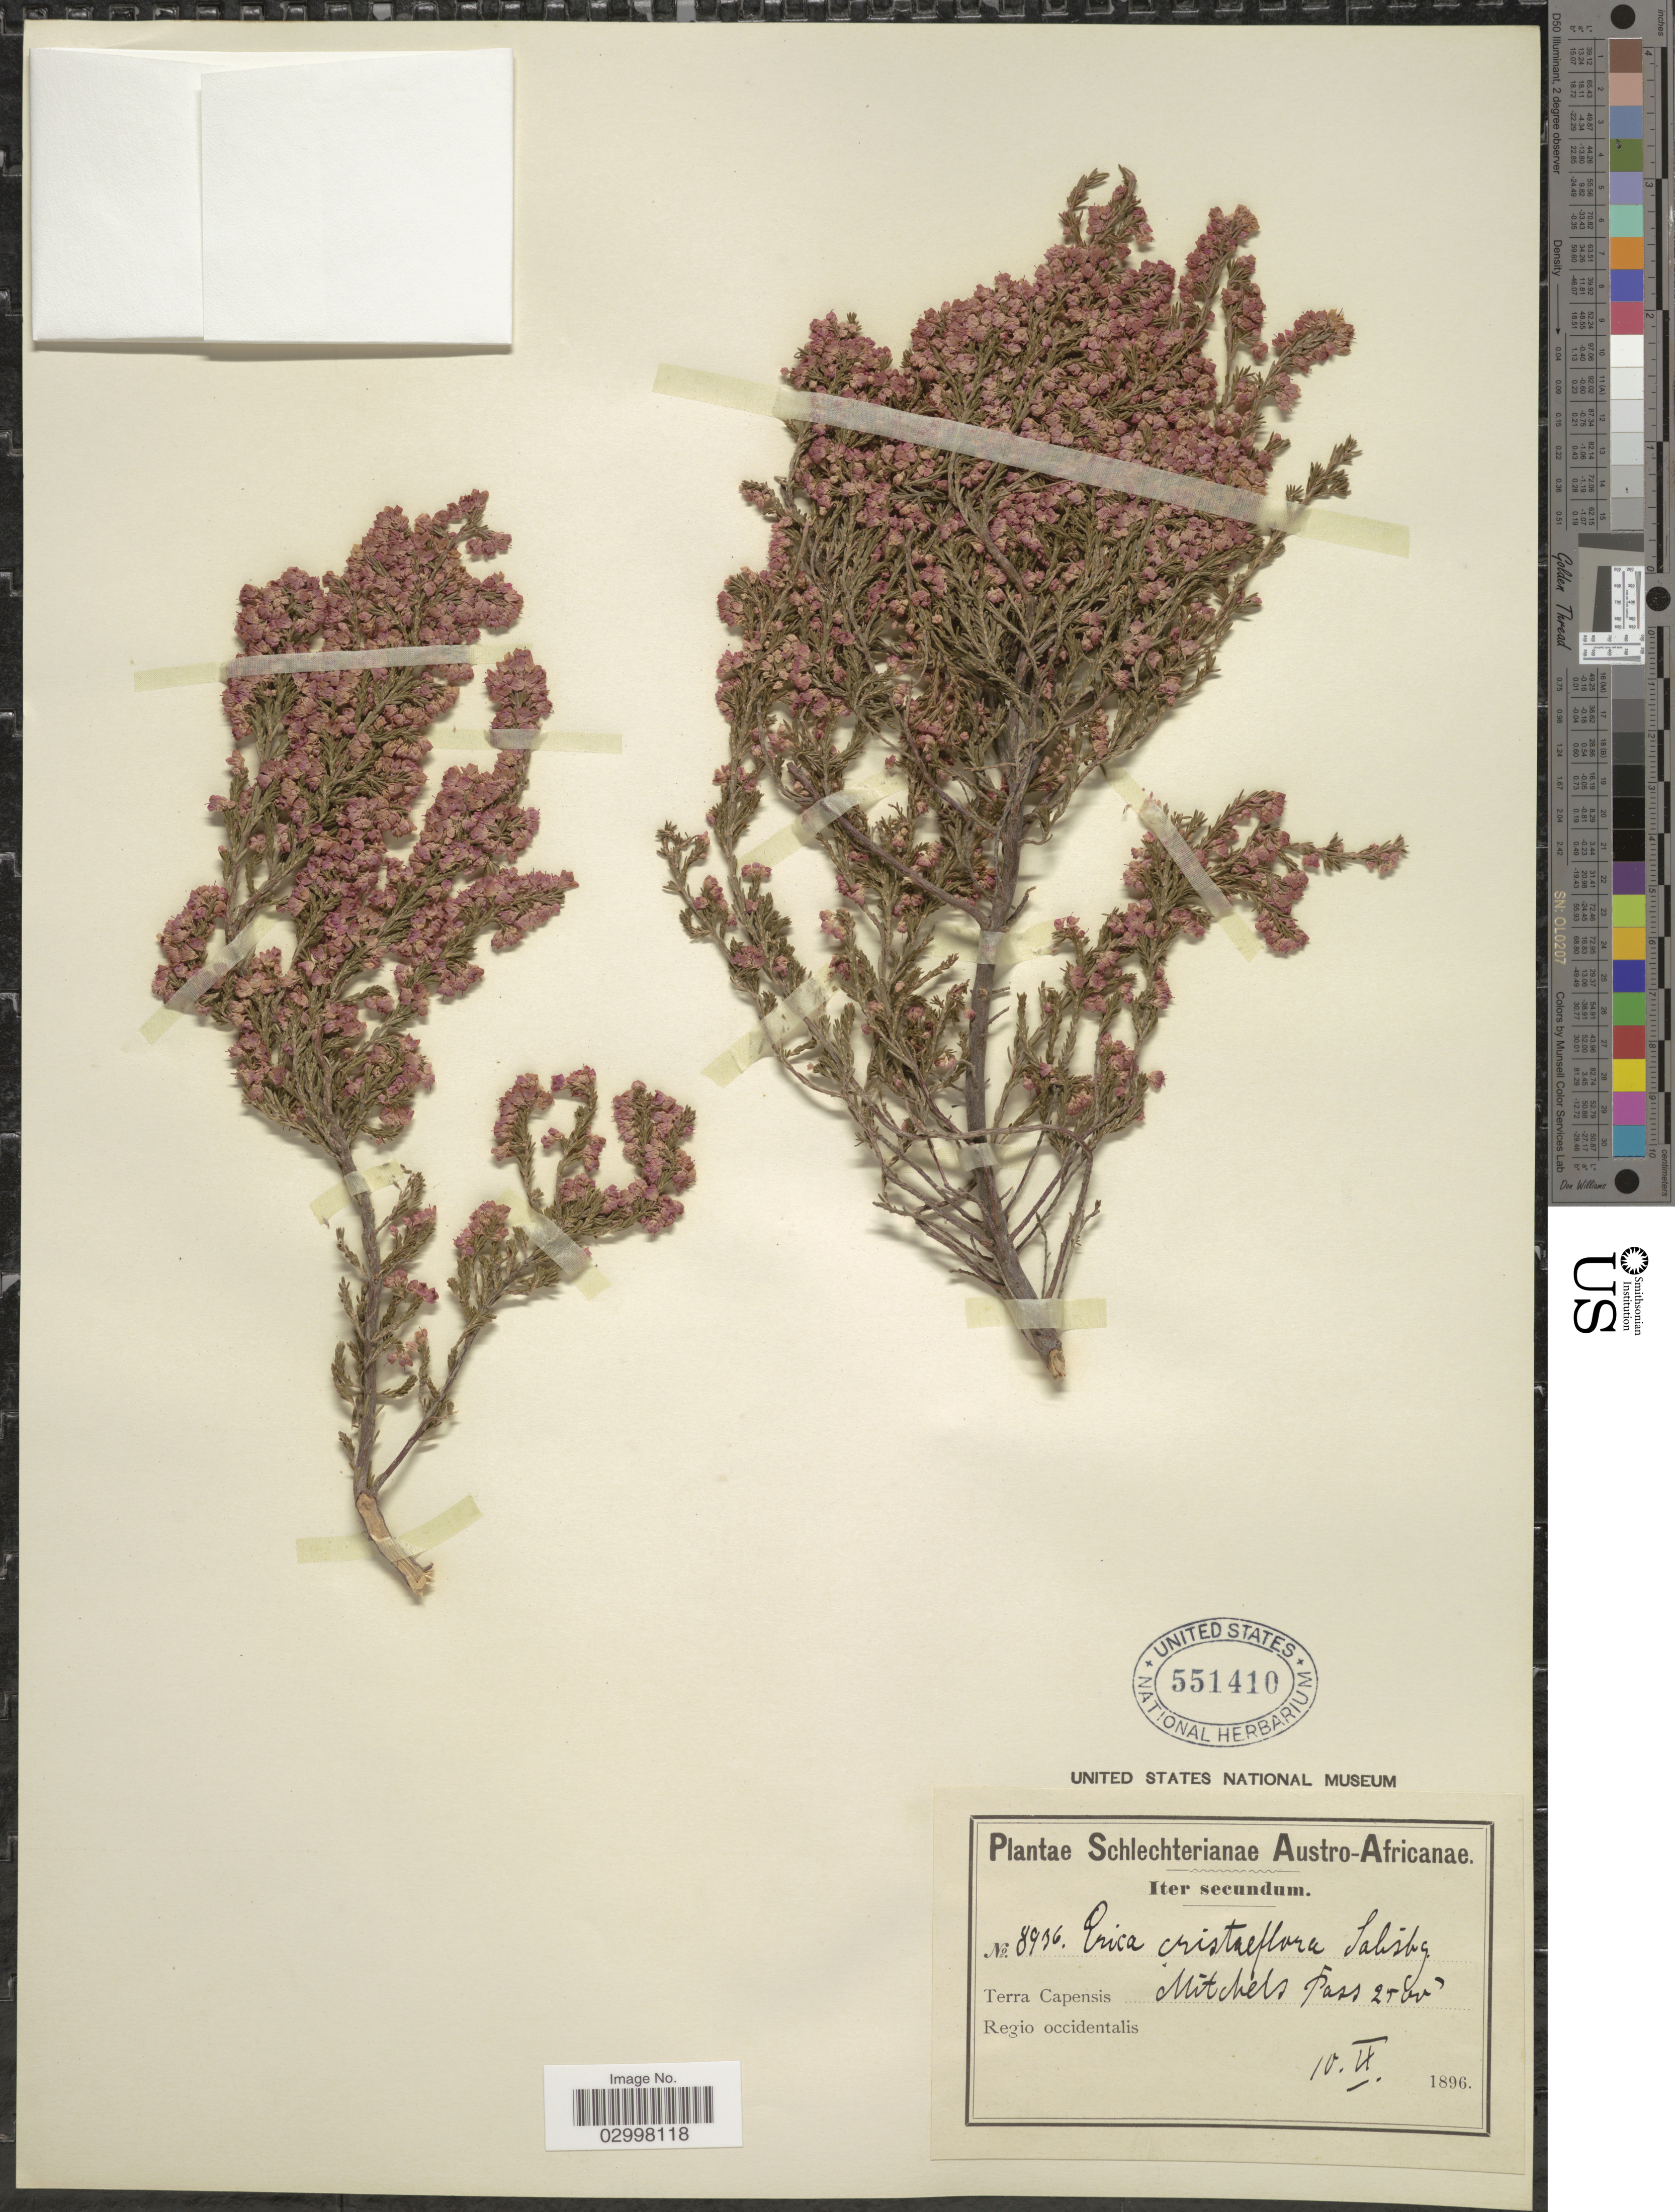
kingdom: Plantae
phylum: Tracheophyta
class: Magnoliopsida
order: Ericales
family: Ericaceae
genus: Erica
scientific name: Erica cristiflora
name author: Salisb.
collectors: Schlechter, --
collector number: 8936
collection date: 1896-09-10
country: South Africa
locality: Austro-Africanae. Terra Capensis Mitchels Pass. Regio occidentalis.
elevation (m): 762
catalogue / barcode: US 551410